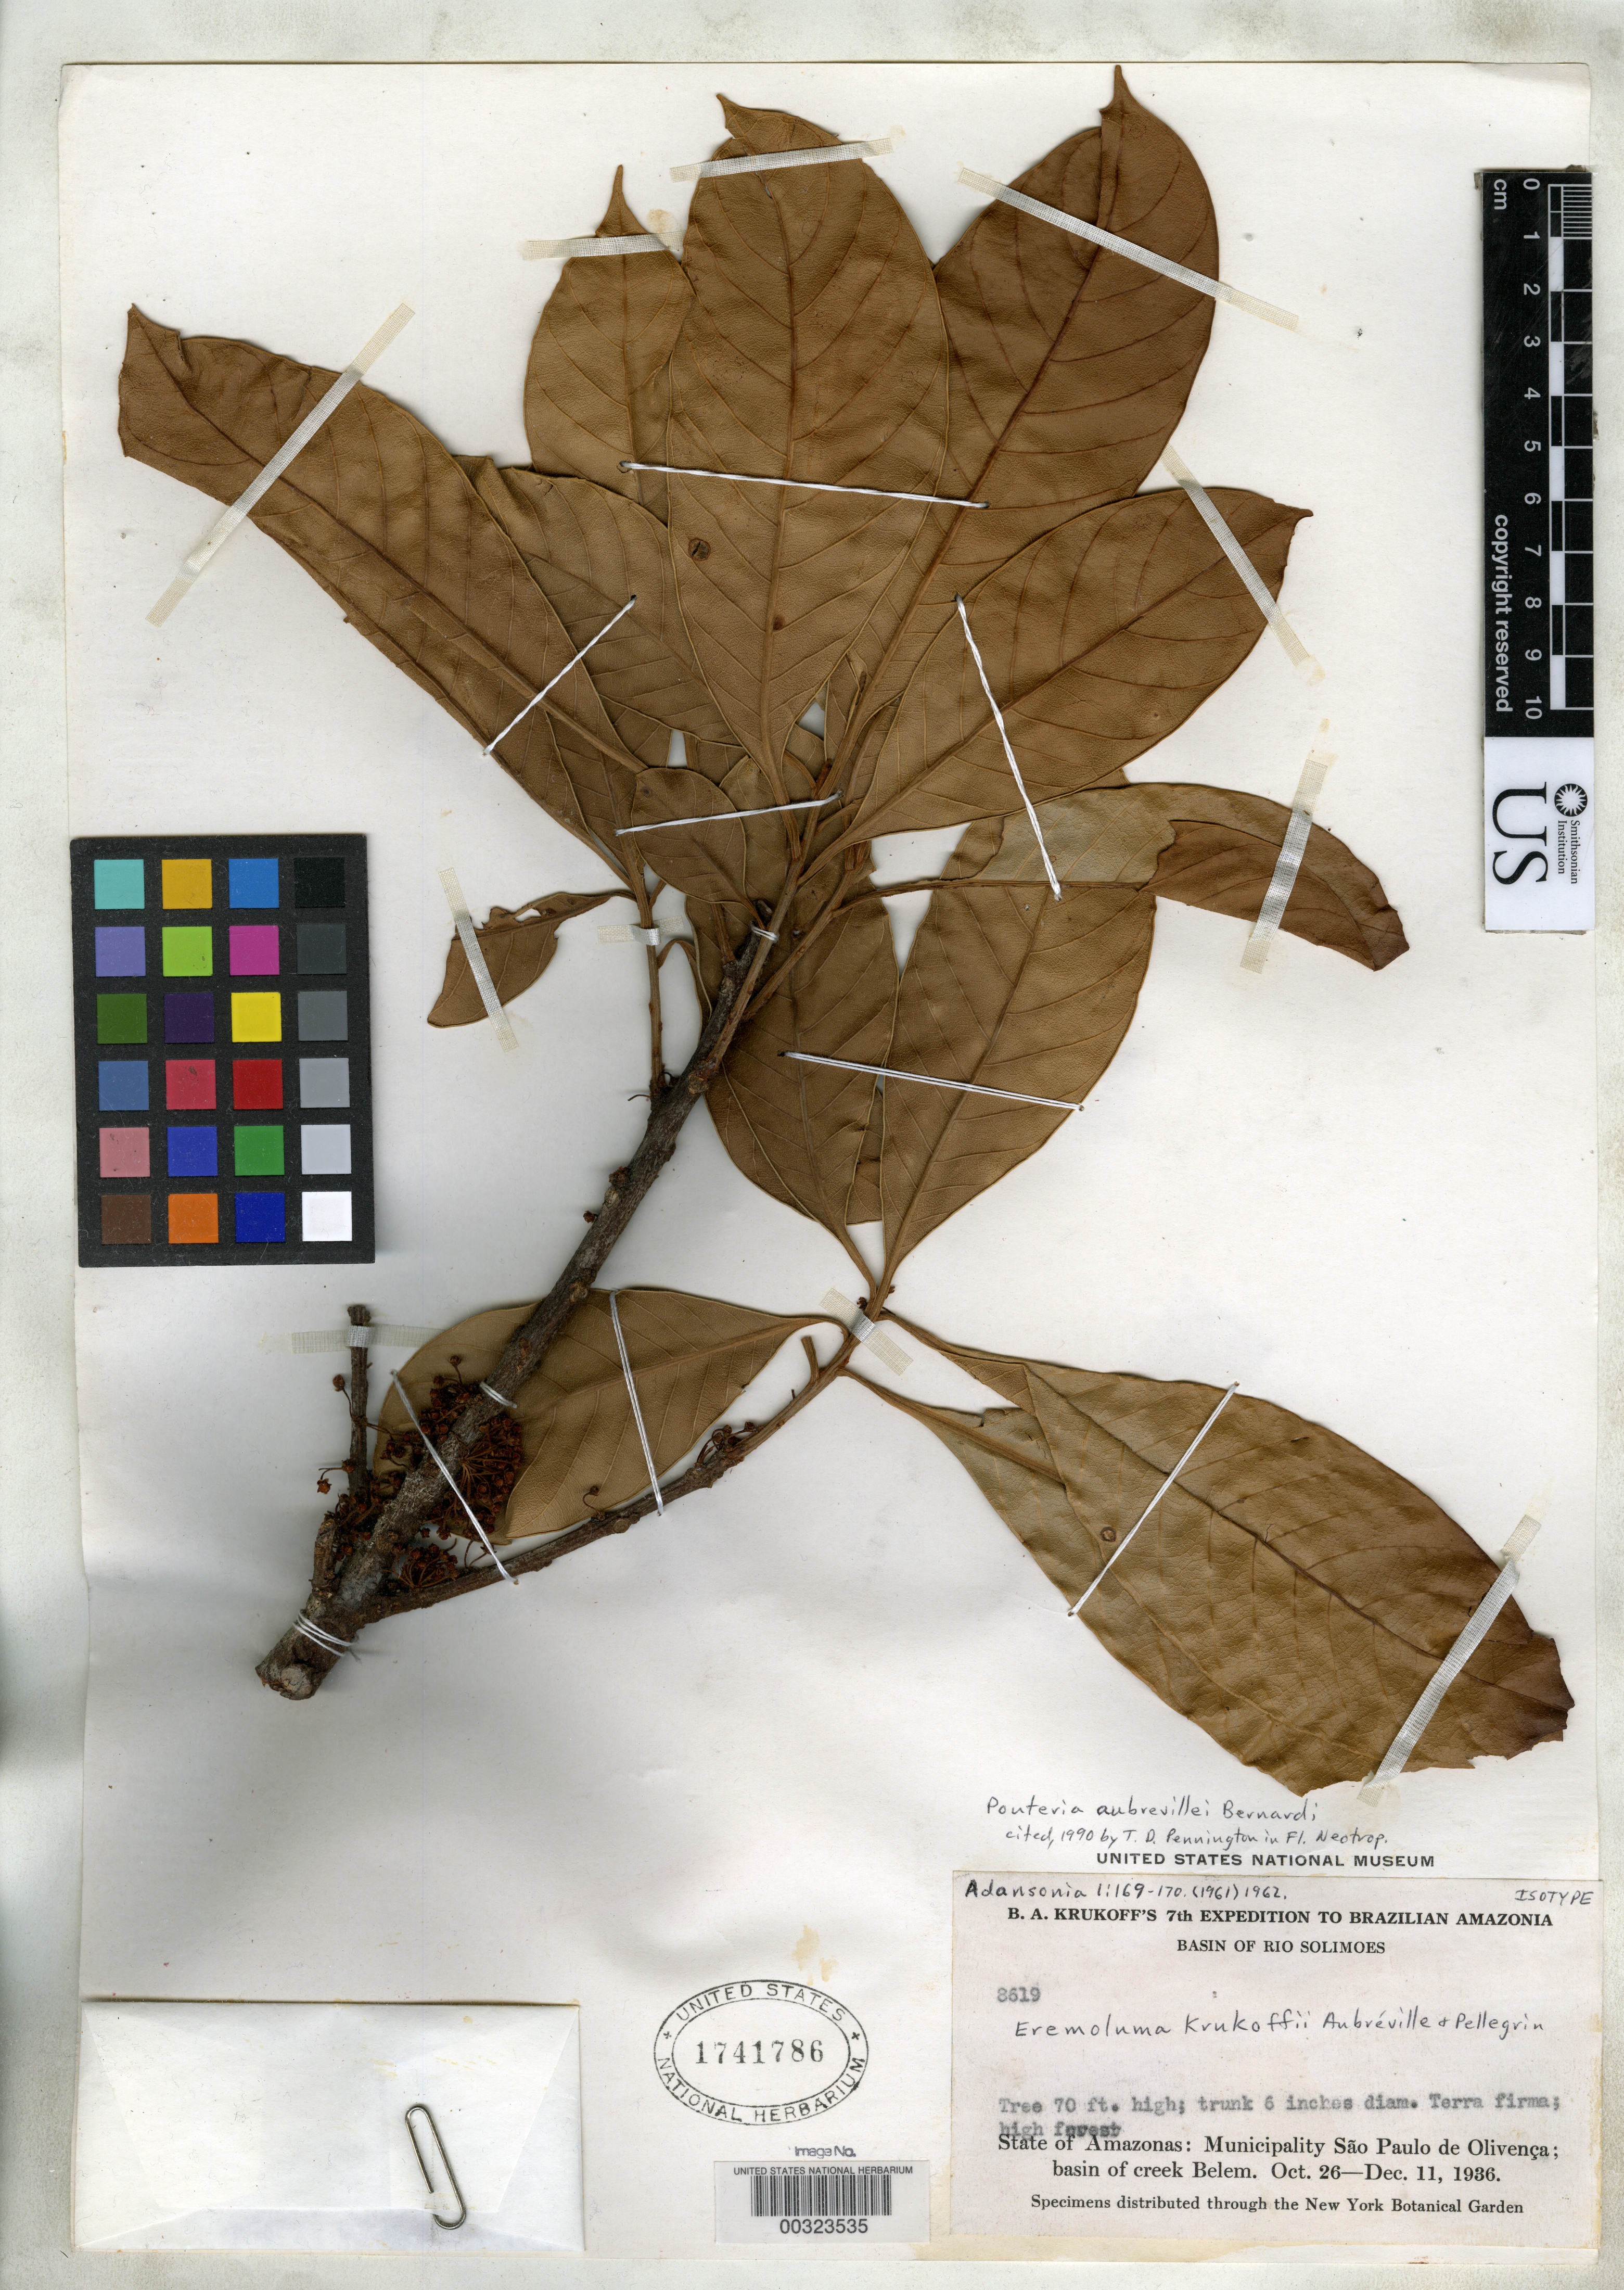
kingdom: Plantae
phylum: Tracheophyta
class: Magnoliopsida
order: Ericales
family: Sapotaceae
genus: Eremoluma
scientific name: Eremoluma krukoffii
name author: Aubrév. & Pellegr.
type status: Isotype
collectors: B. A. Krukoff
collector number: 8619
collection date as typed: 26 Oct 1936 to 11 Dec 1936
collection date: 1936-10-26/1936-12-11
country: Brazil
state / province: Amazonas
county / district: São Paulo de Olivença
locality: Basin of Creek Belem.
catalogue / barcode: US 1741786